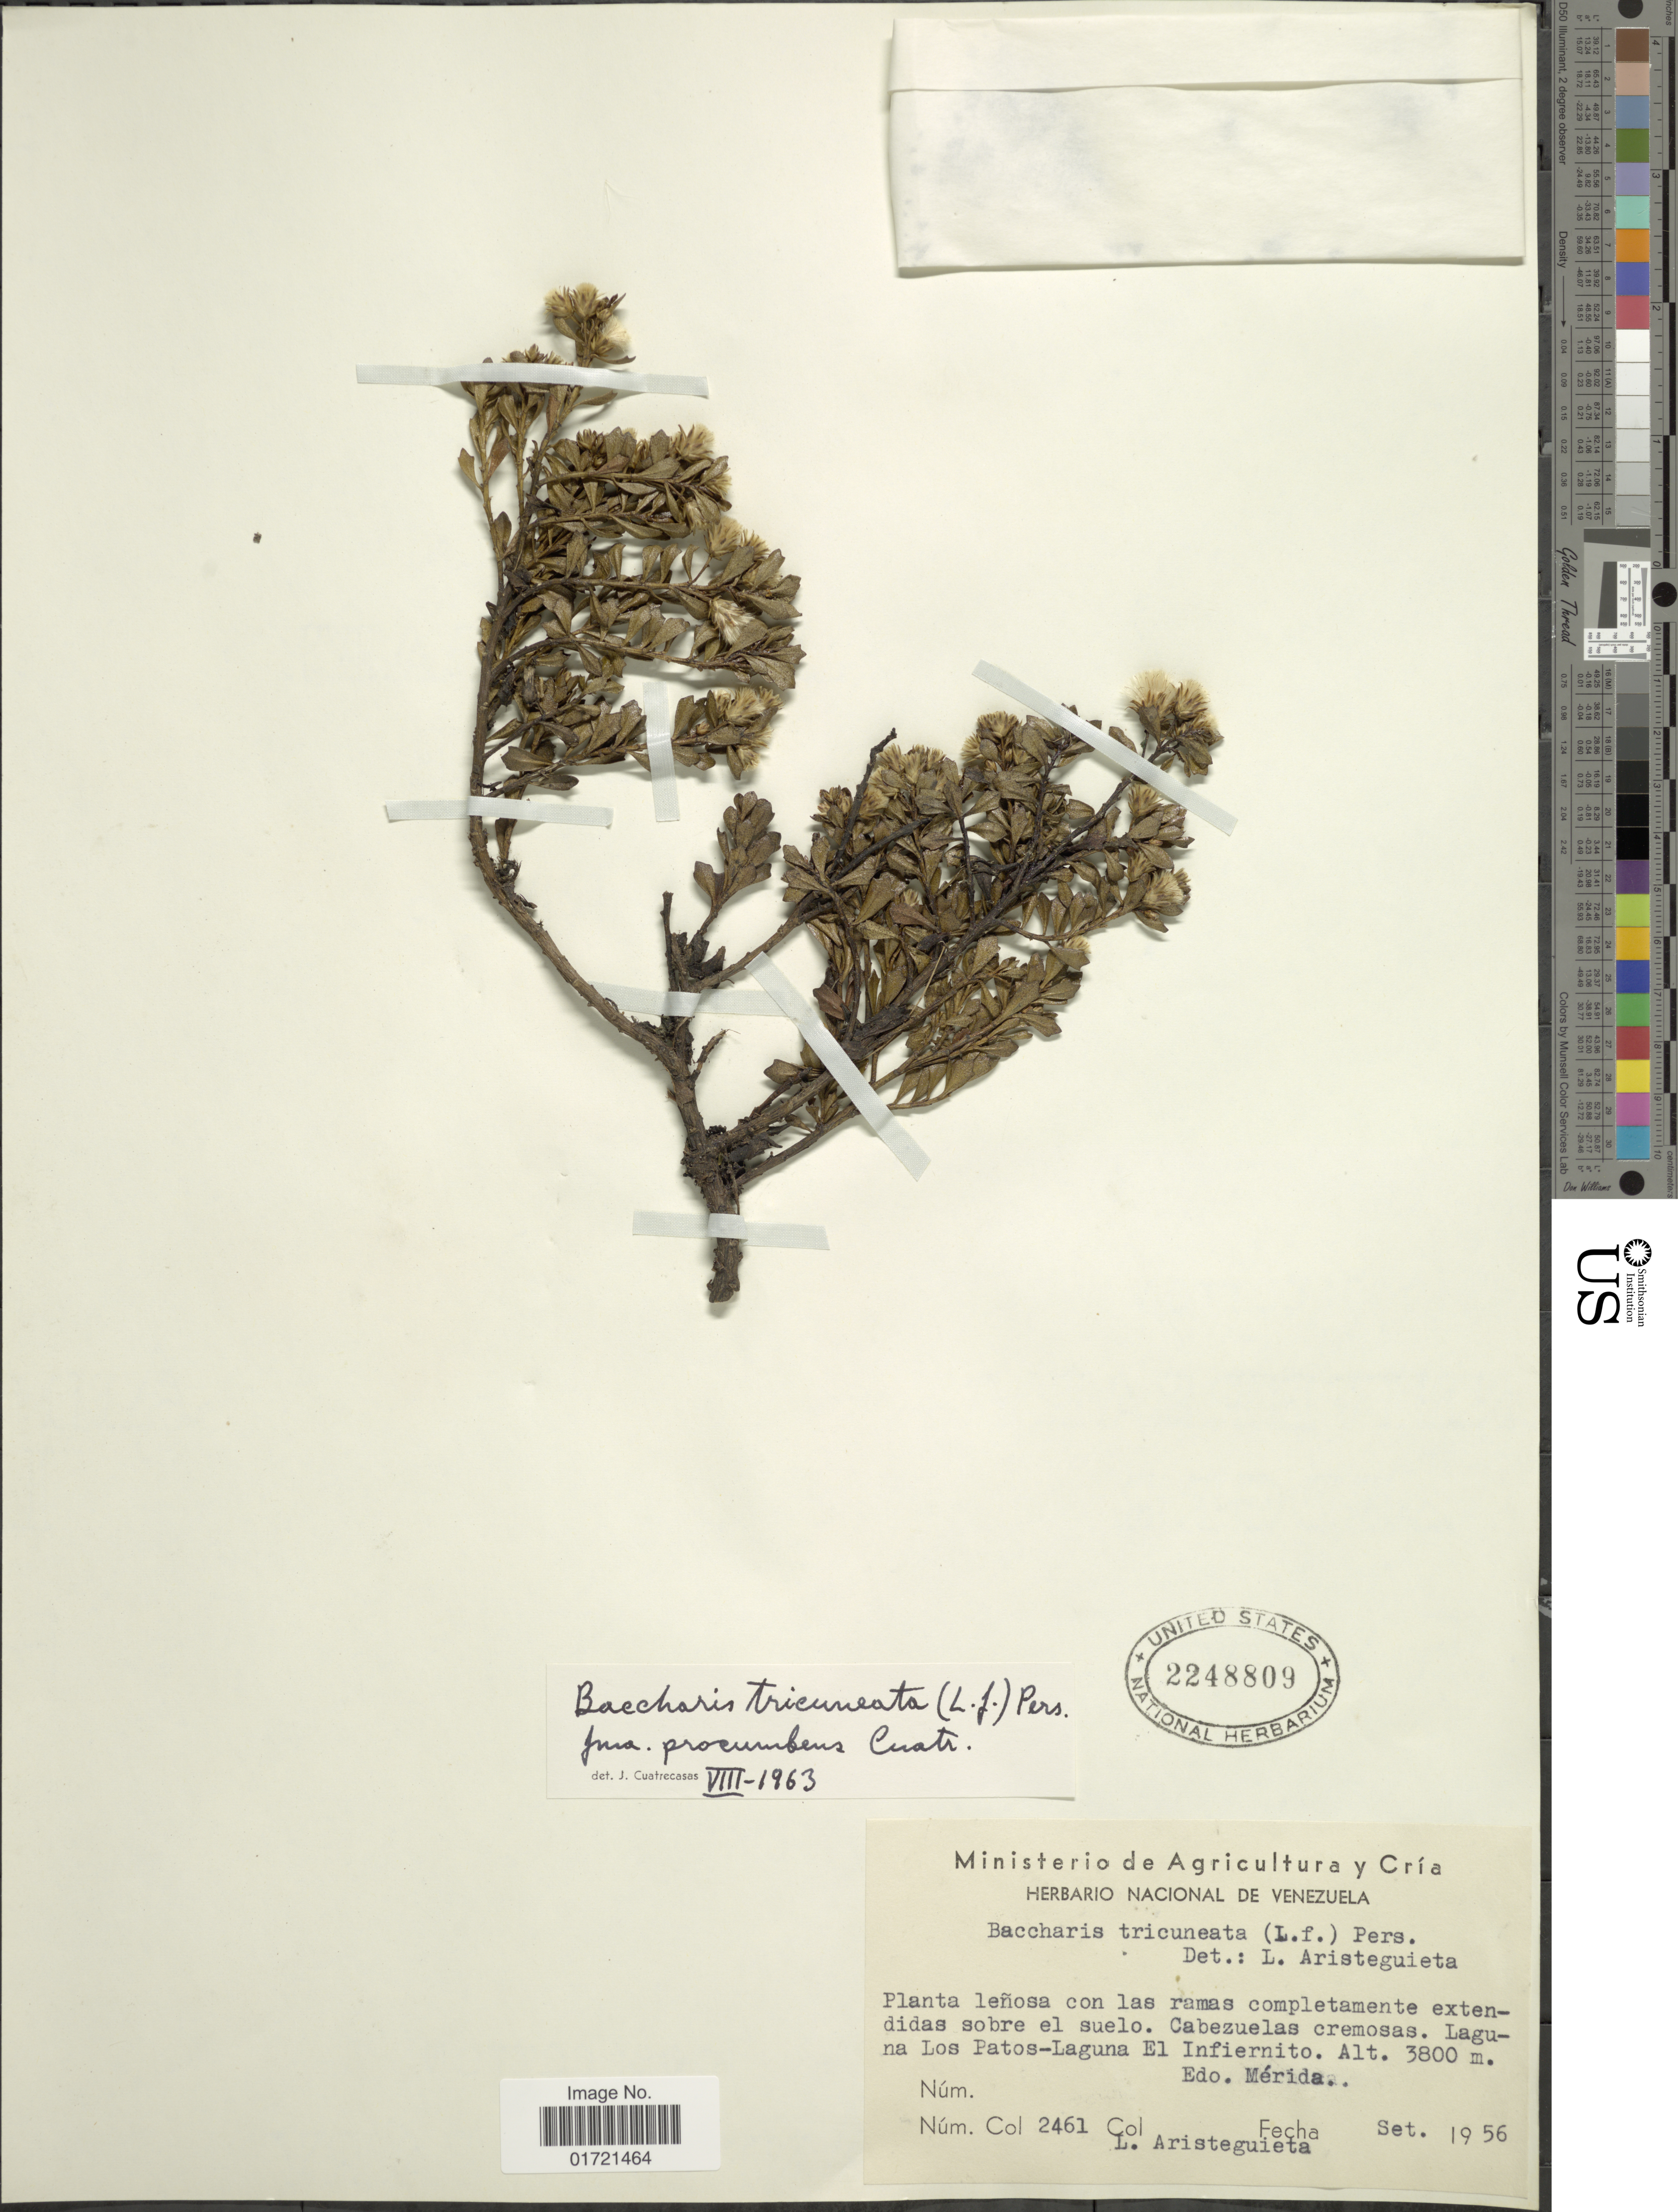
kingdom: Plantae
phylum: Tracheophyta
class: Magnoliopsida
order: Asterales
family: Asteraceae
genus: Baccharis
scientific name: Baccharis tricuneata f. procumbens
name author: Cuatrec.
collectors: L. Aristeguieta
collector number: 2461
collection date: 1956-09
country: Venezuela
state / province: Mérida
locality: Cabezuelas cremosas. Laguna Los Patos-Laguna El Infiernito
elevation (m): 3800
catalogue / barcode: US 2248809